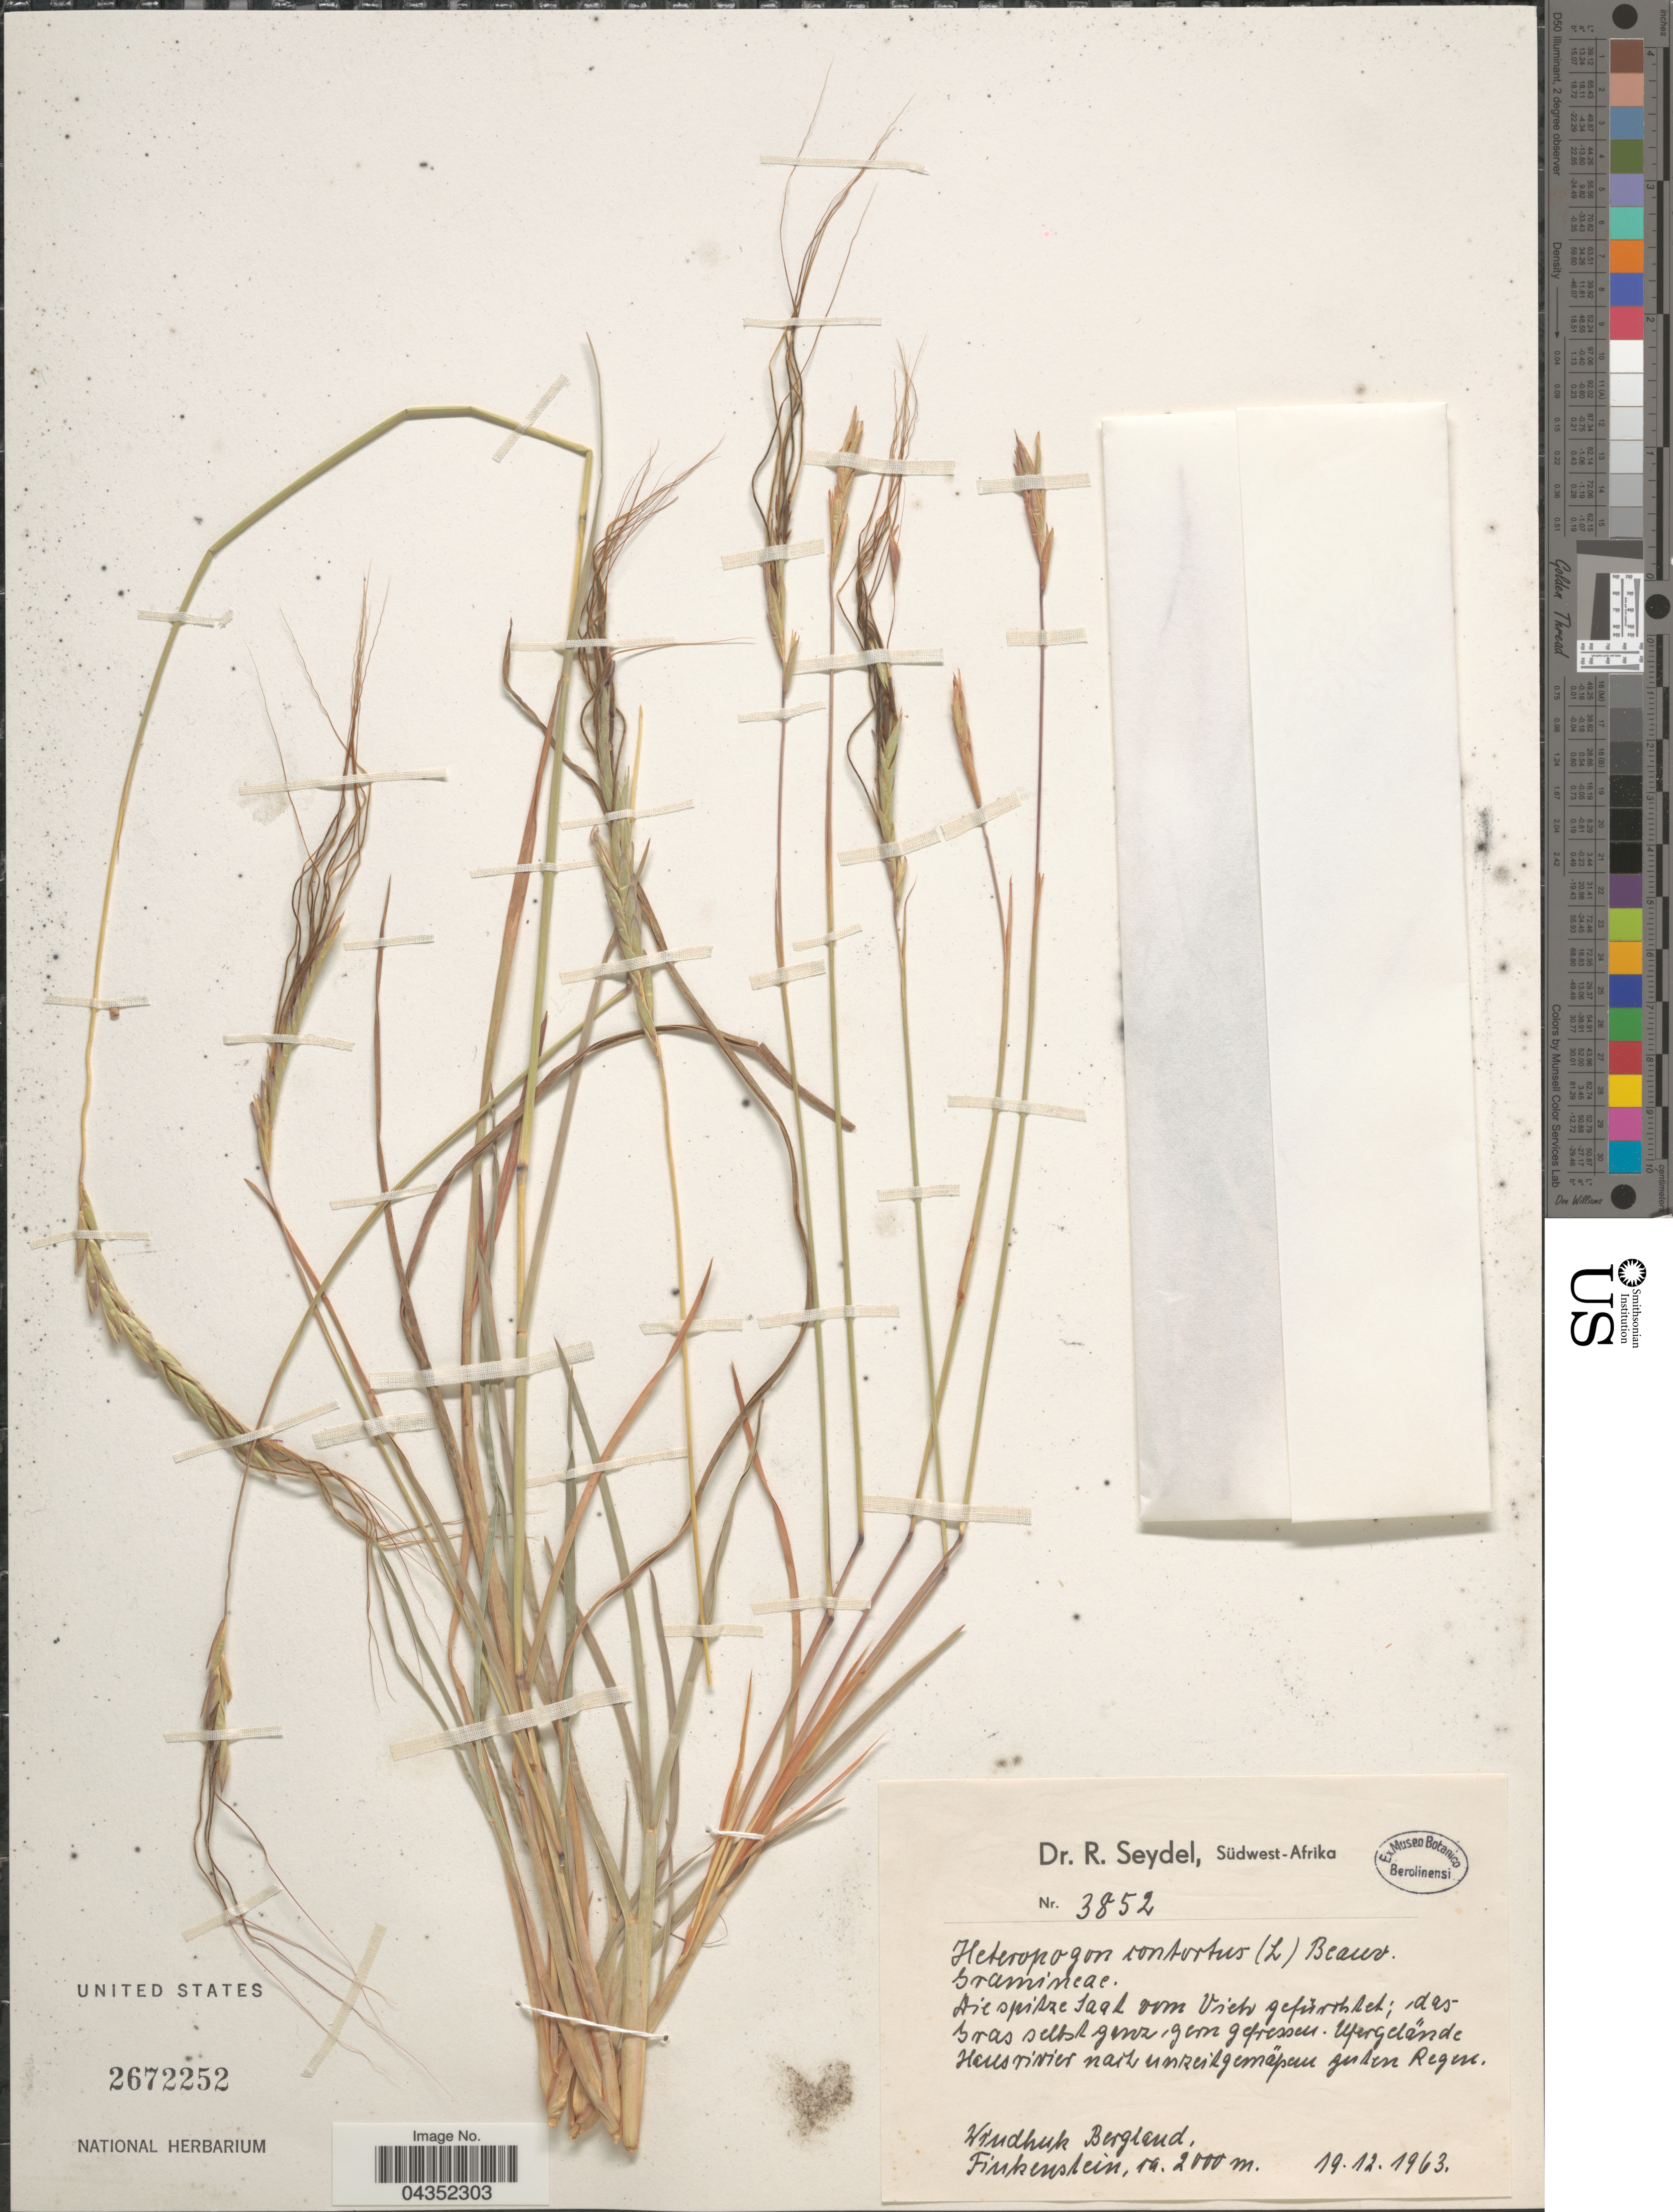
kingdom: Plantae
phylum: Tracheophyta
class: Liliopsida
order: Poales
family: Poaceae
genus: Heteropogon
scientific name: Heteropogon contortus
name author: (L.) P. Beauv. ex Roem. & Schult.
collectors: R. Seydel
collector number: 3852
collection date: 1963-12-19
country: Namibia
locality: Südwest-Afrika. Windhuk Bergland. Finkenstein.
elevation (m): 2000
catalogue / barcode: US 2672252